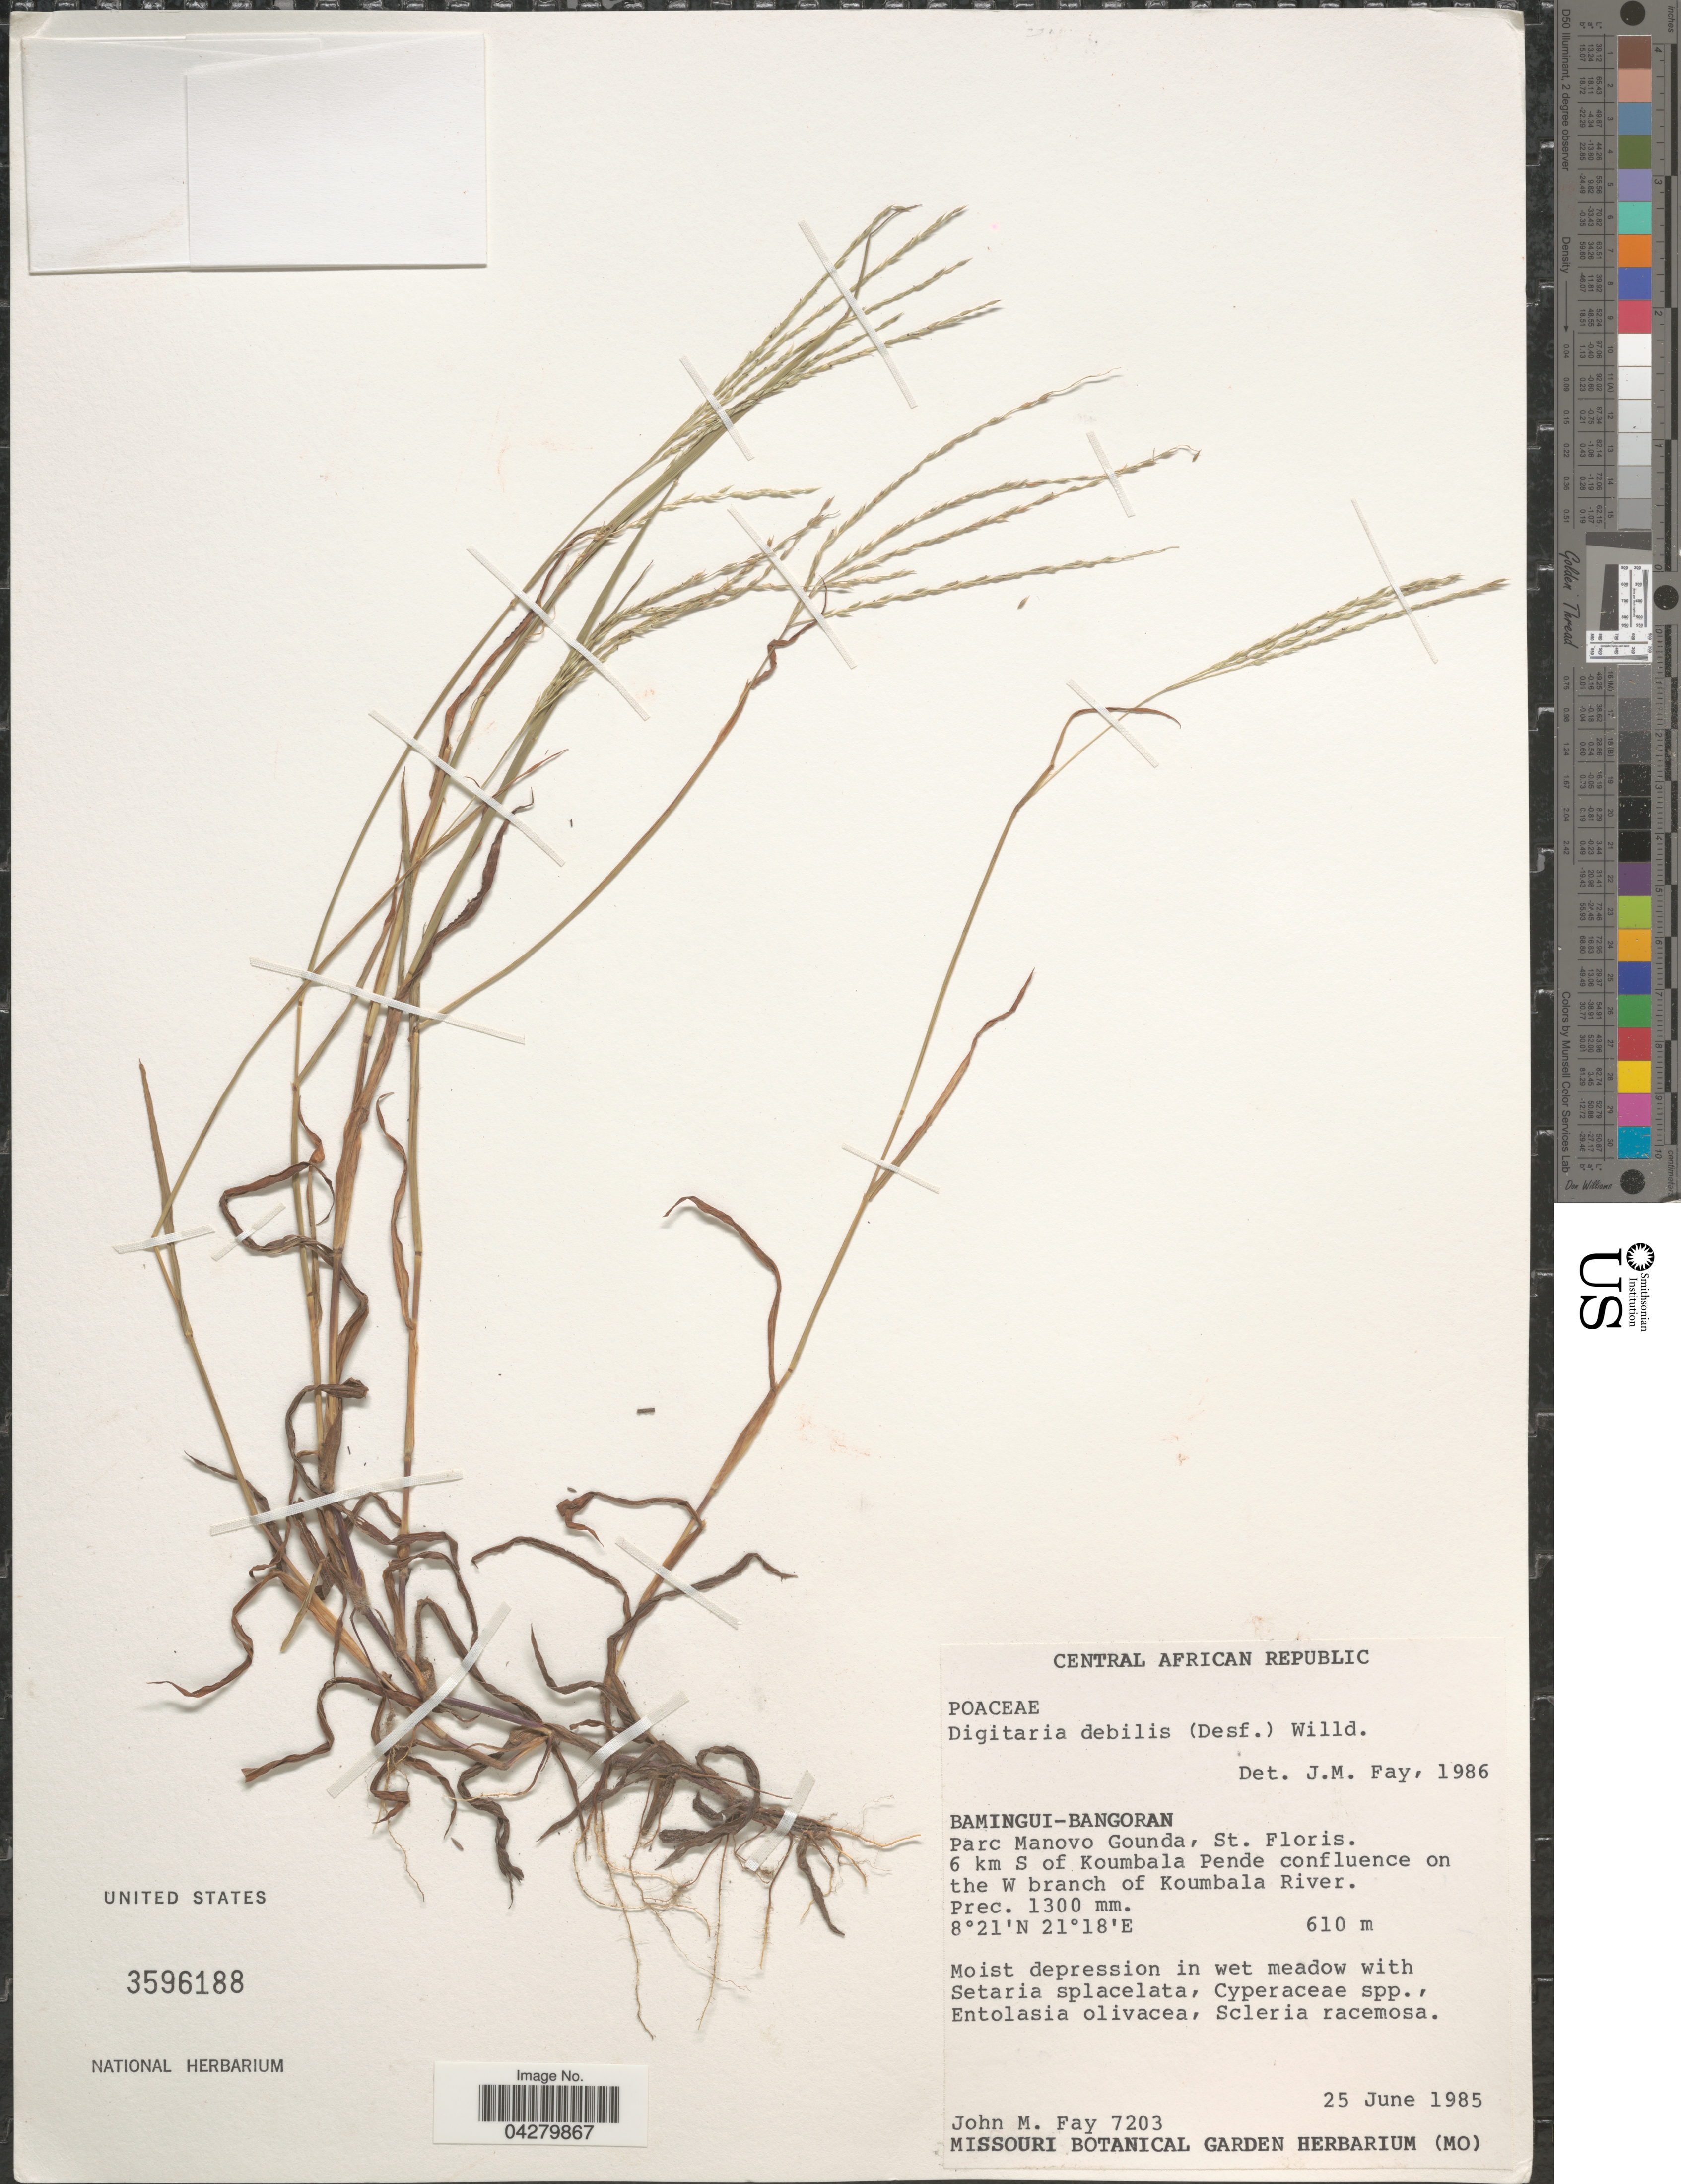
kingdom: Plantae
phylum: Tracheophyta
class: Liliopsida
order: Poales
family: Poaceae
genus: Digitaria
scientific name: Digitaria debilis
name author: (Desf.) Willd.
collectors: J. M. Fay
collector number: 7203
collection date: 1985-06-25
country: Central African Republic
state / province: Bamingui-Bangoran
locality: Parc Manovo Gounda, St. Floris. 6 km S of Koumbala Pende confluence on the W branch of Koumbala River.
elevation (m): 610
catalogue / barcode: US 3596188